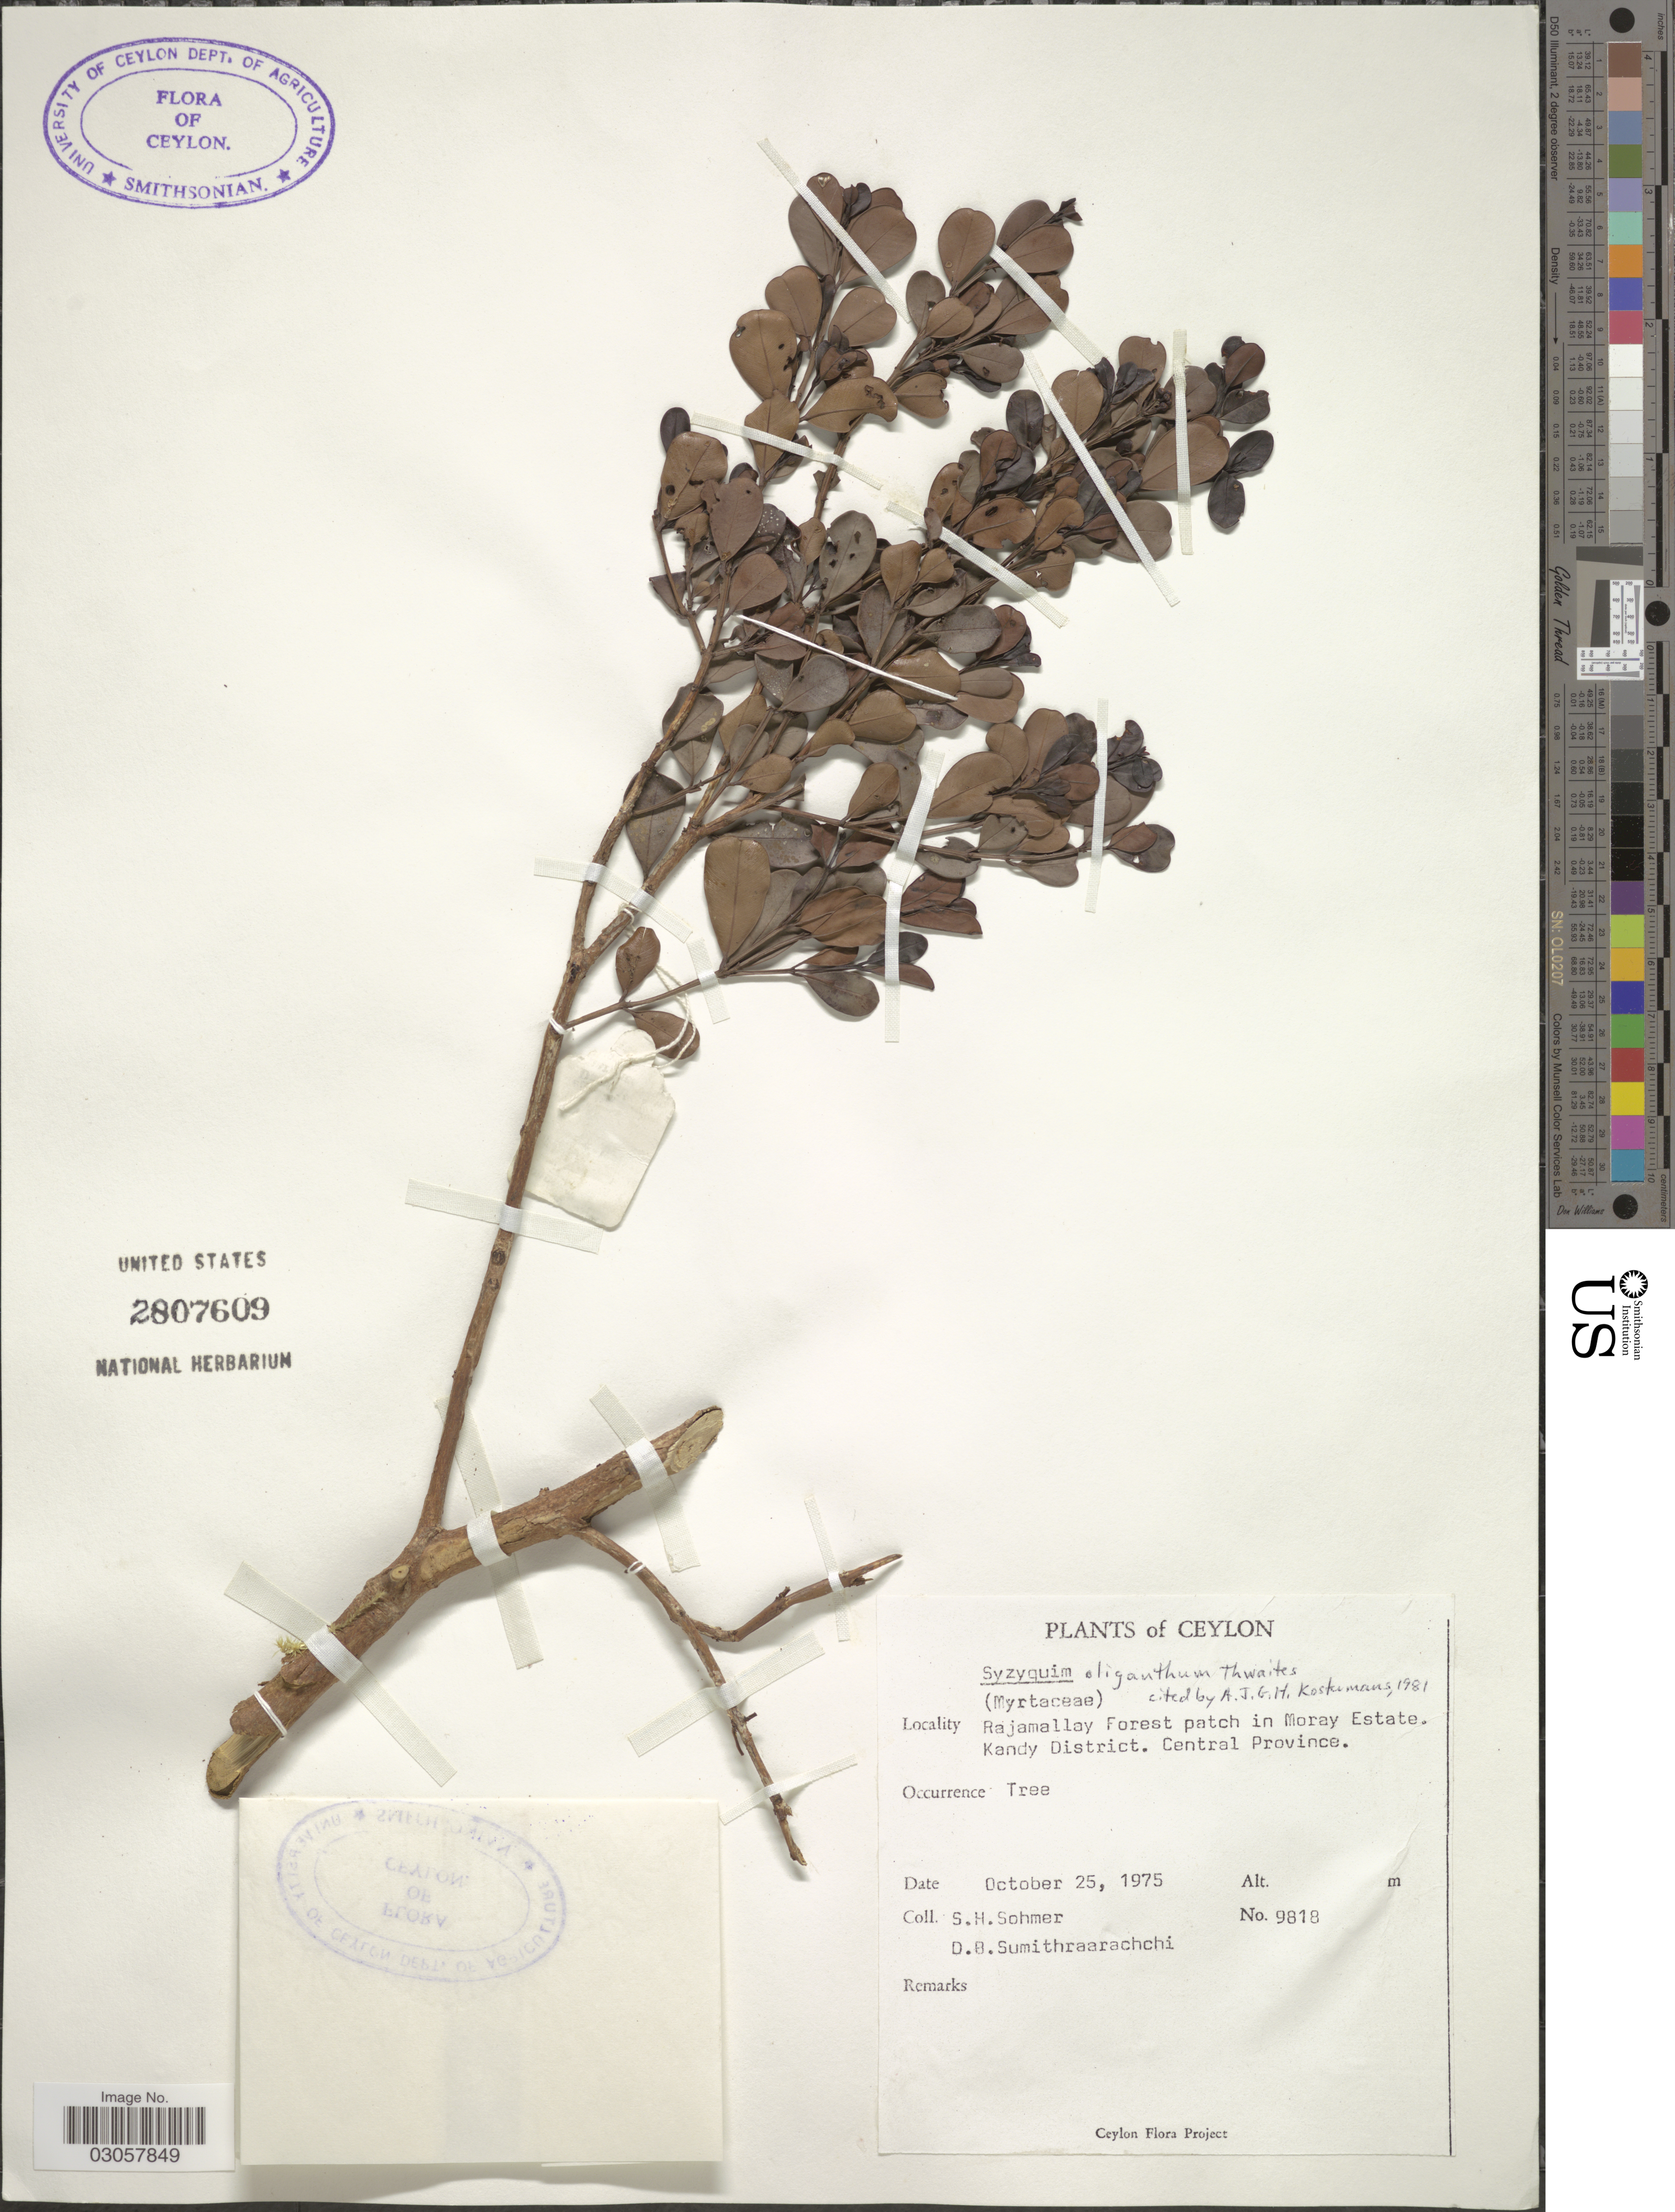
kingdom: Plantae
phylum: Tracheophyta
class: Magnoliopsida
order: Myrtales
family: Myrtaceae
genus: Syzygium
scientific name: Syzygium oliganthum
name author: Thwaites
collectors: S. H. Sohmer & D. B. Sumithraarachchi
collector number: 9818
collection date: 1975-10-25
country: Sri Lanka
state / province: Central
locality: Ceylon. Rajamallay Forest patch in Moray Estate. Kandy District.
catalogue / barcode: US 2807609